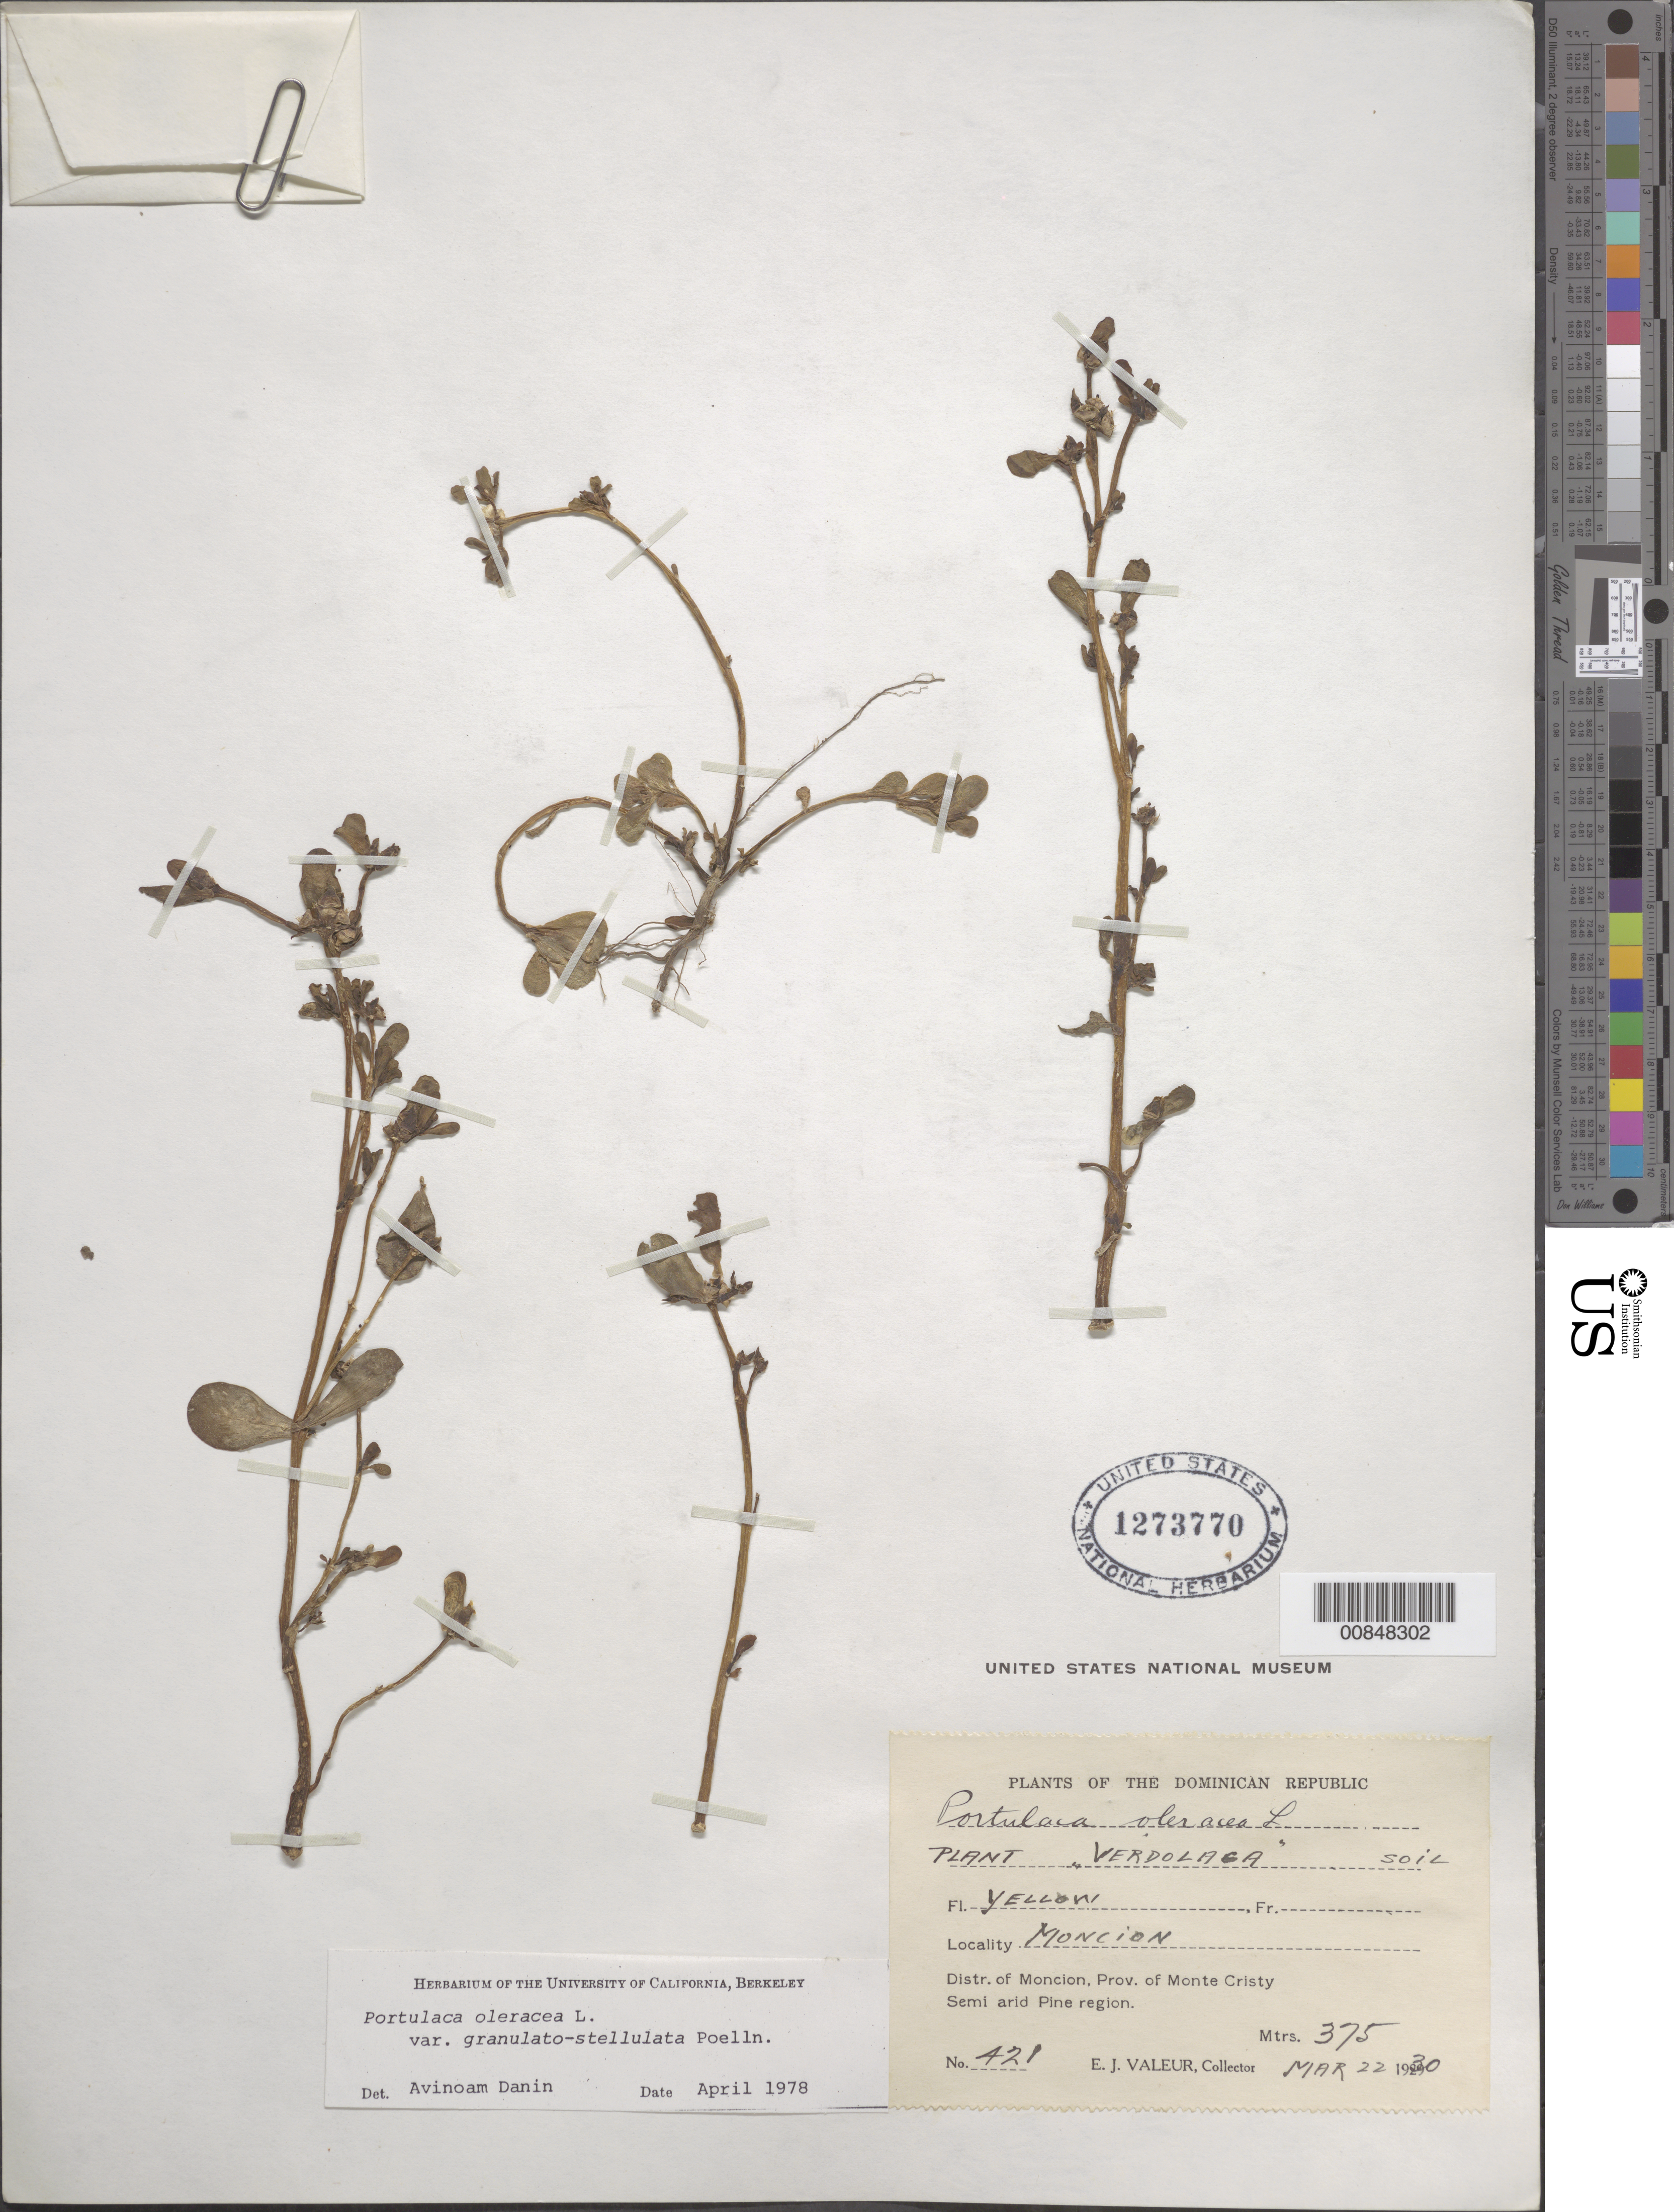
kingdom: Plantae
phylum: Tracheophyta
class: Magnoliopsida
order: Caryophyllales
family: Portulacaceae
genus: Portulaca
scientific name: Portulaca oleracea var. granulatostellulata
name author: Poelln.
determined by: Danin, A., (UC), University of California Berkeley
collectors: E. Valeur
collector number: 421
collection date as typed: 22 Mar 1930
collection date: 1930-03-22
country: Dominican Republic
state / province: Monte Cristi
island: Hispaniola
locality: Monción. Distr. of Monción.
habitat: Semi arid Pine region. Soil.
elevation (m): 375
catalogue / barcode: US 1273770